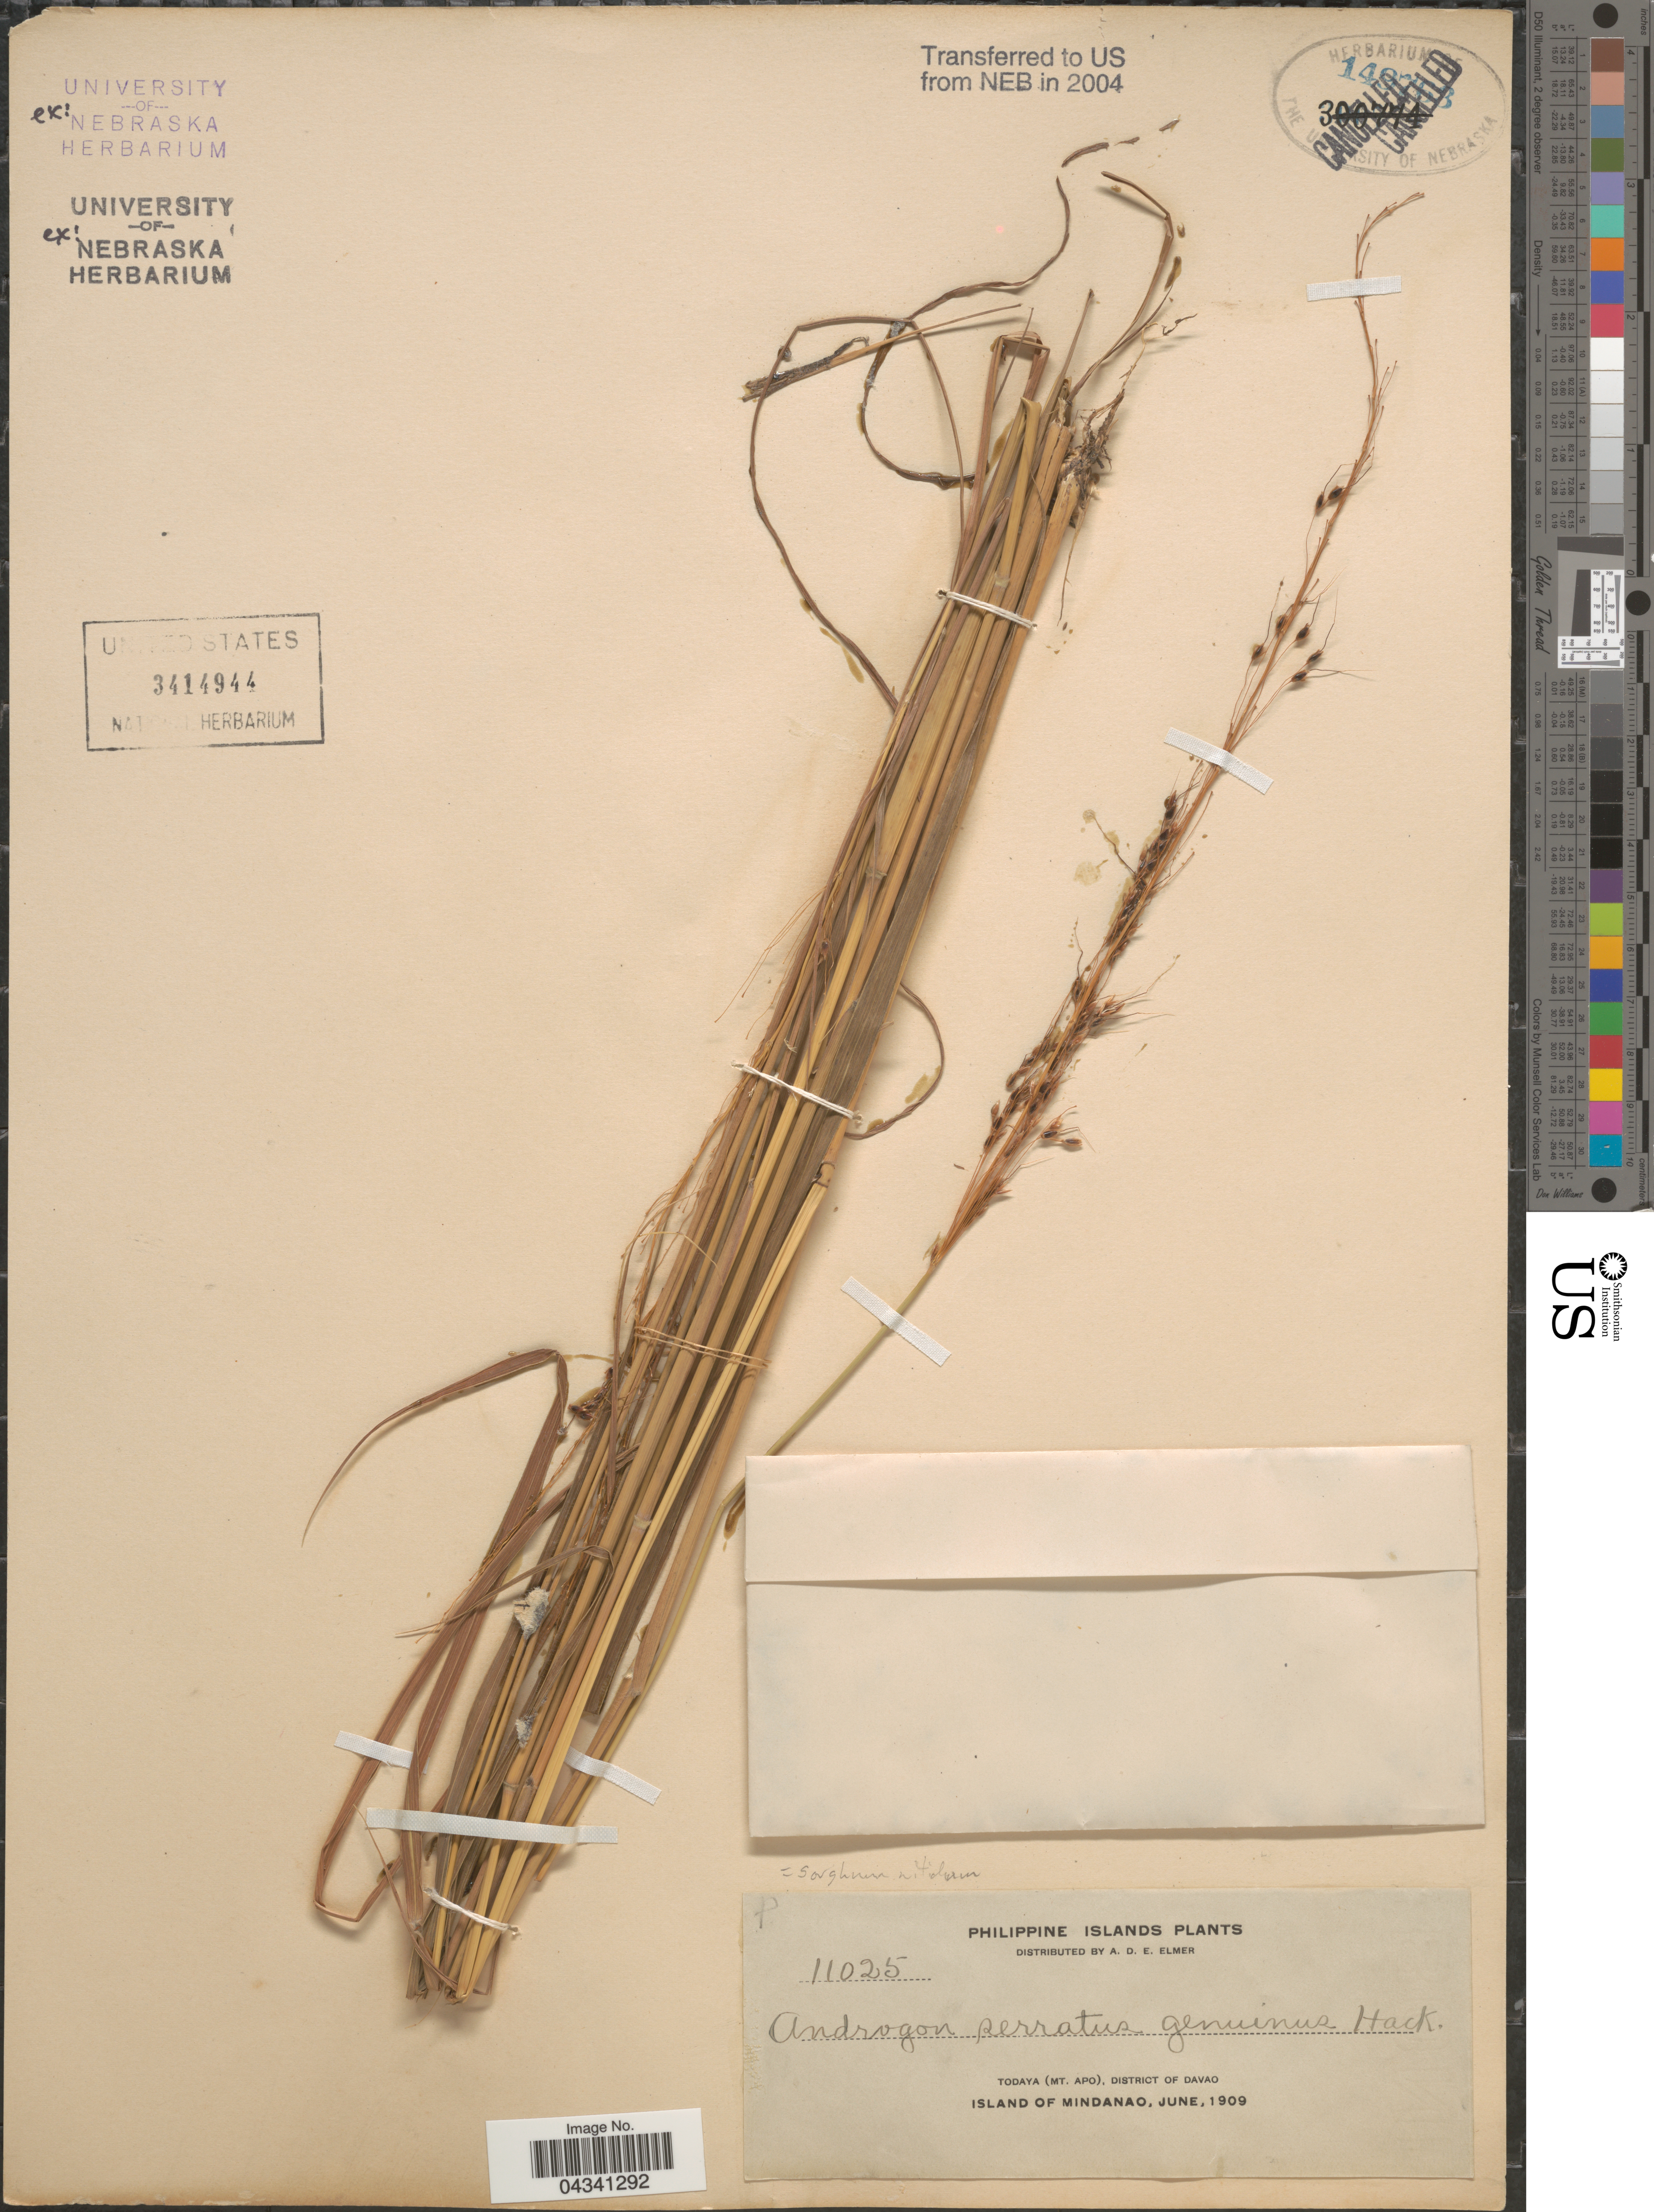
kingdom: Plantae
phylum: Tracheophyta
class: Liliopsida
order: Poales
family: Poaceae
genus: Sorghum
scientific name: Sorghum nitidum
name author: (Vahl) Pers.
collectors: A. D. E. Elmer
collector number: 11025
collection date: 1909-06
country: Philippines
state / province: Davao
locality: Philippine Islands. Todaya (Mt. Apor), District of Davao.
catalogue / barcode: US 3414944